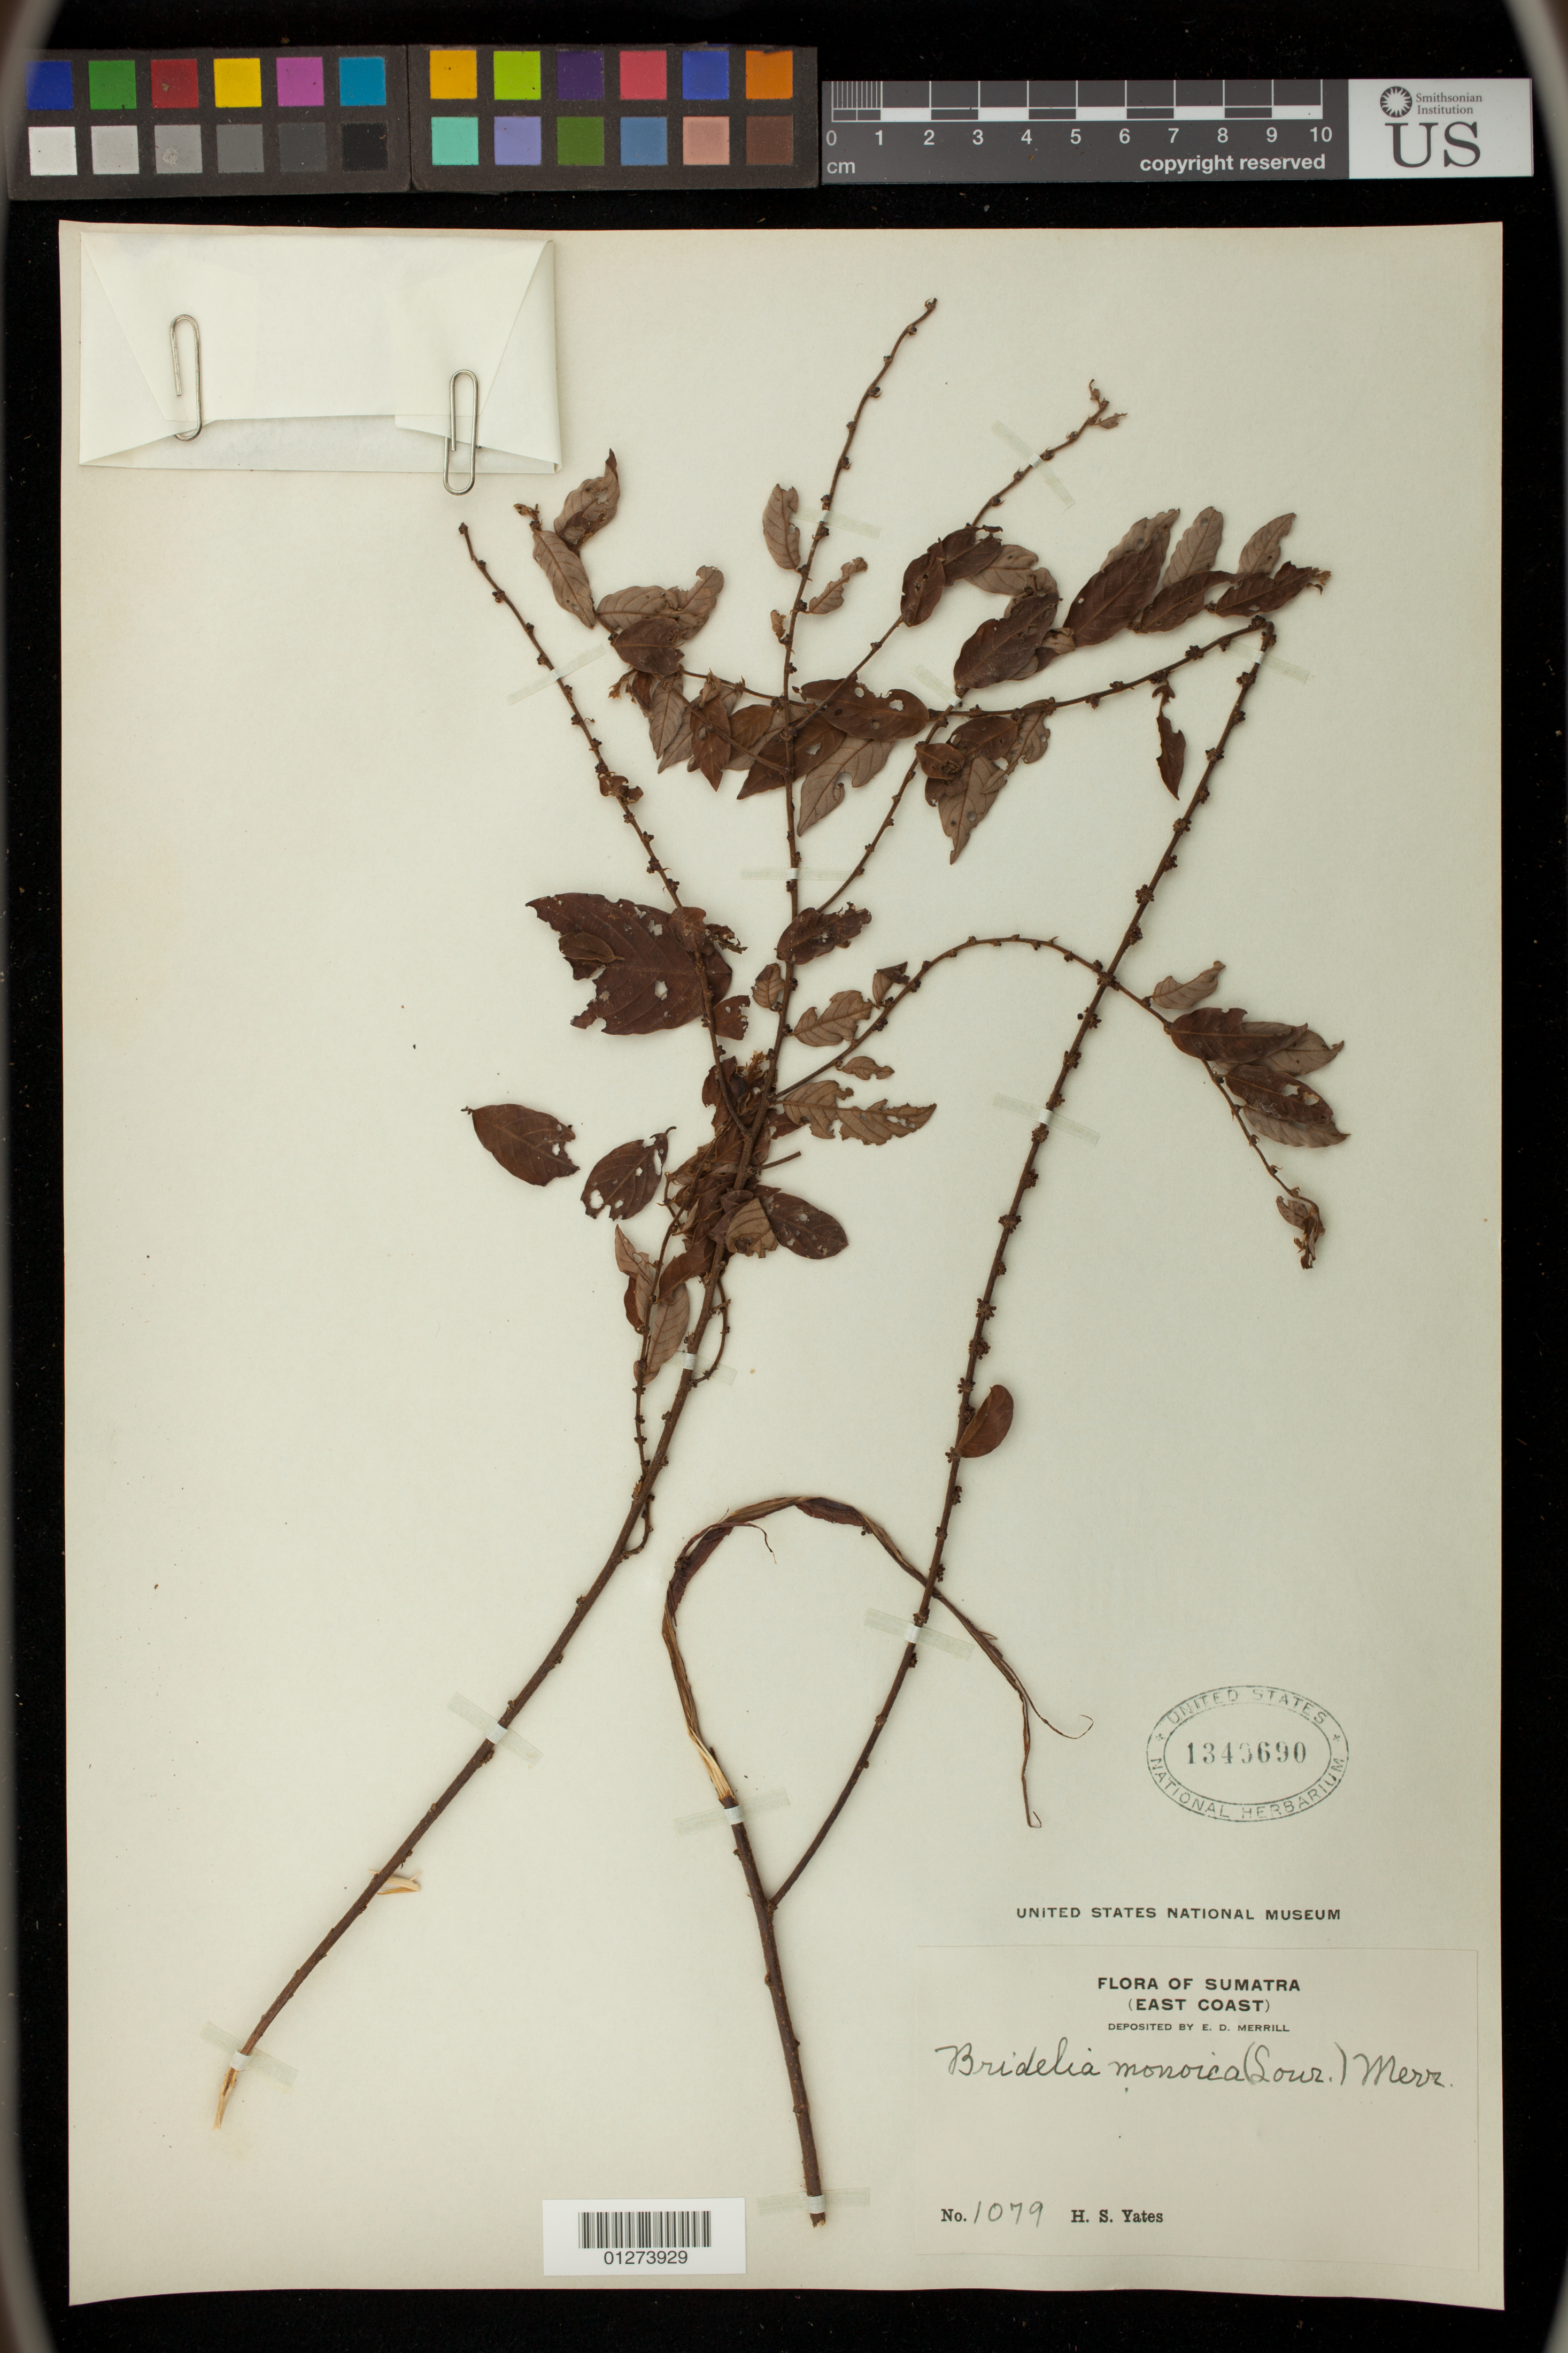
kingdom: Plantae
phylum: Tracheophyta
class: Magnoliopsida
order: Malpighiales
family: Phyllanthaceae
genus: Bridelia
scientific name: Bridelia tomentosa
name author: Blume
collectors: H. S. Yates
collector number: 1079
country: Indonesia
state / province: Sumatra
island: Sumatra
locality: Sumatra, east coast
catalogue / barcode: US 1349690